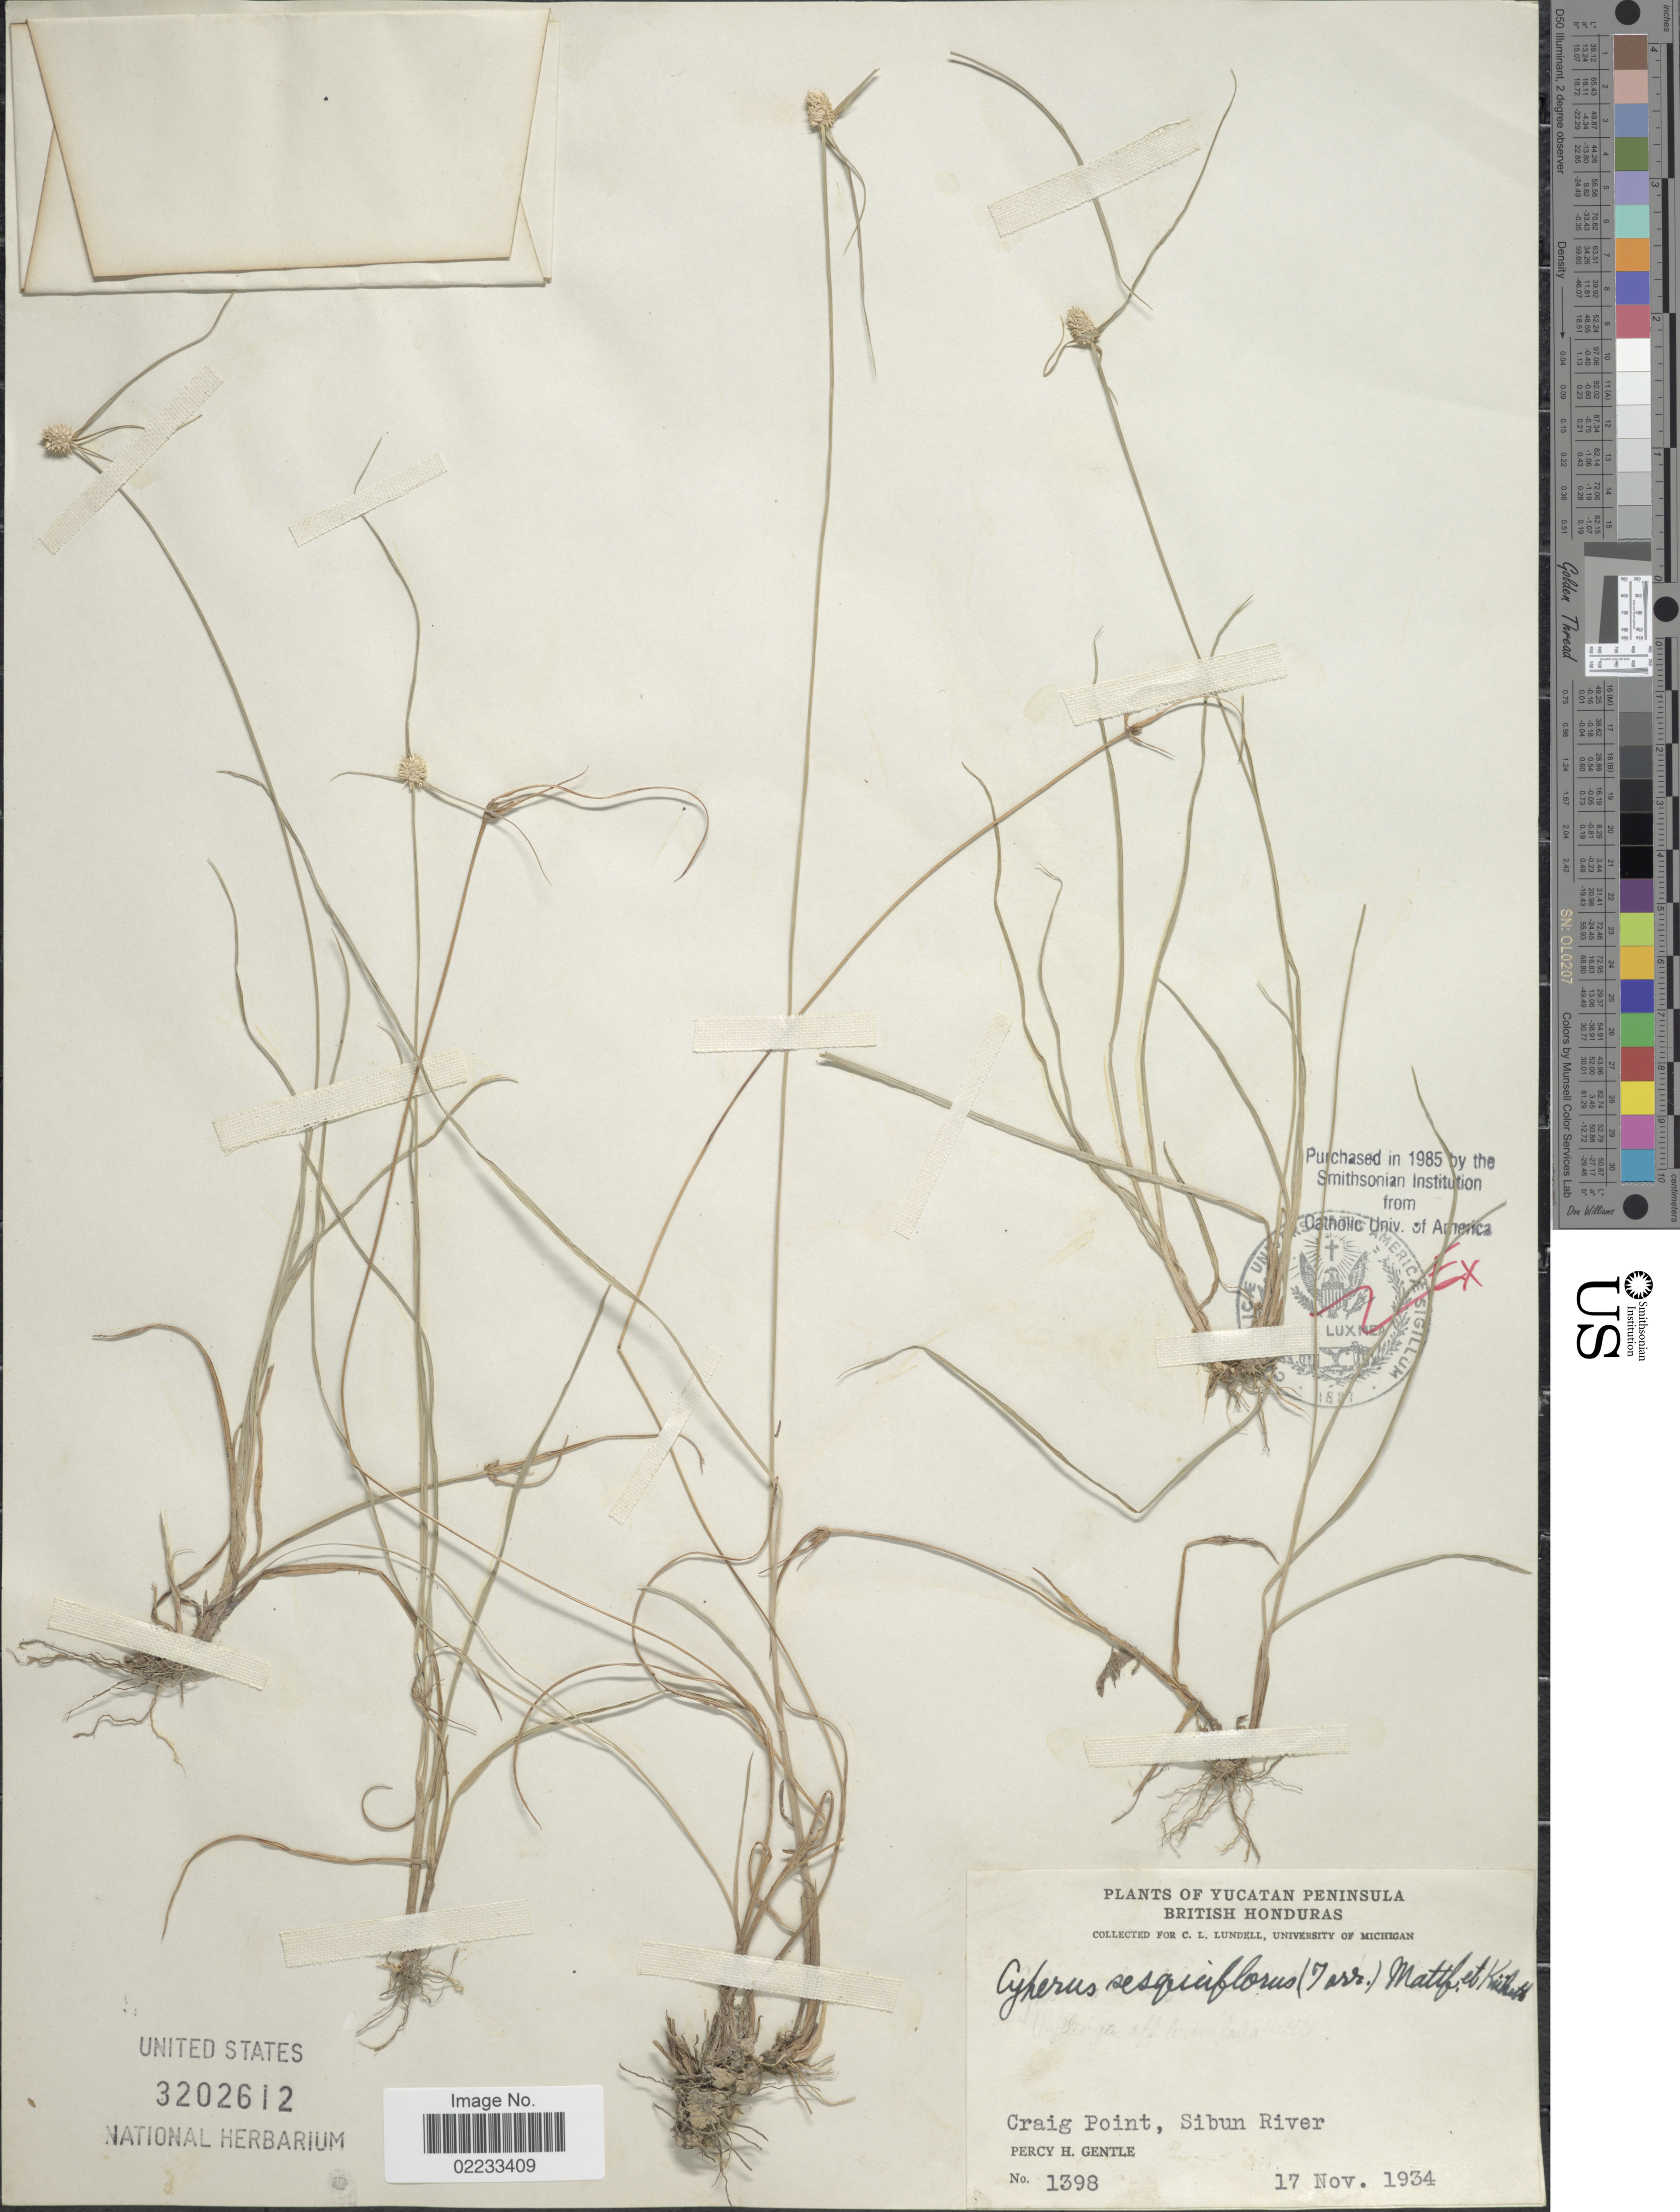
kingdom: Plantae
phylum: Tracheophyta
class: Liliopsida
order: Poales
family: Cyperaceae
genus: Cyperus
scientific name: Cyperus sesquiflorus subsp. sesquiflorus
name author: (Torr.) Mattf. & Kük.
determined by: Strong, M. T., (US), Smithsonian Institution - National Museum of Natural History (UNITED STATES)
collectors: P. H. Gentle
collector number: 1398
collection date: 1934-11-17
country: Belize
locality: Yucatan. British Honduras. Craig Point, Sibun River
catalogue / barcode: US 3202612